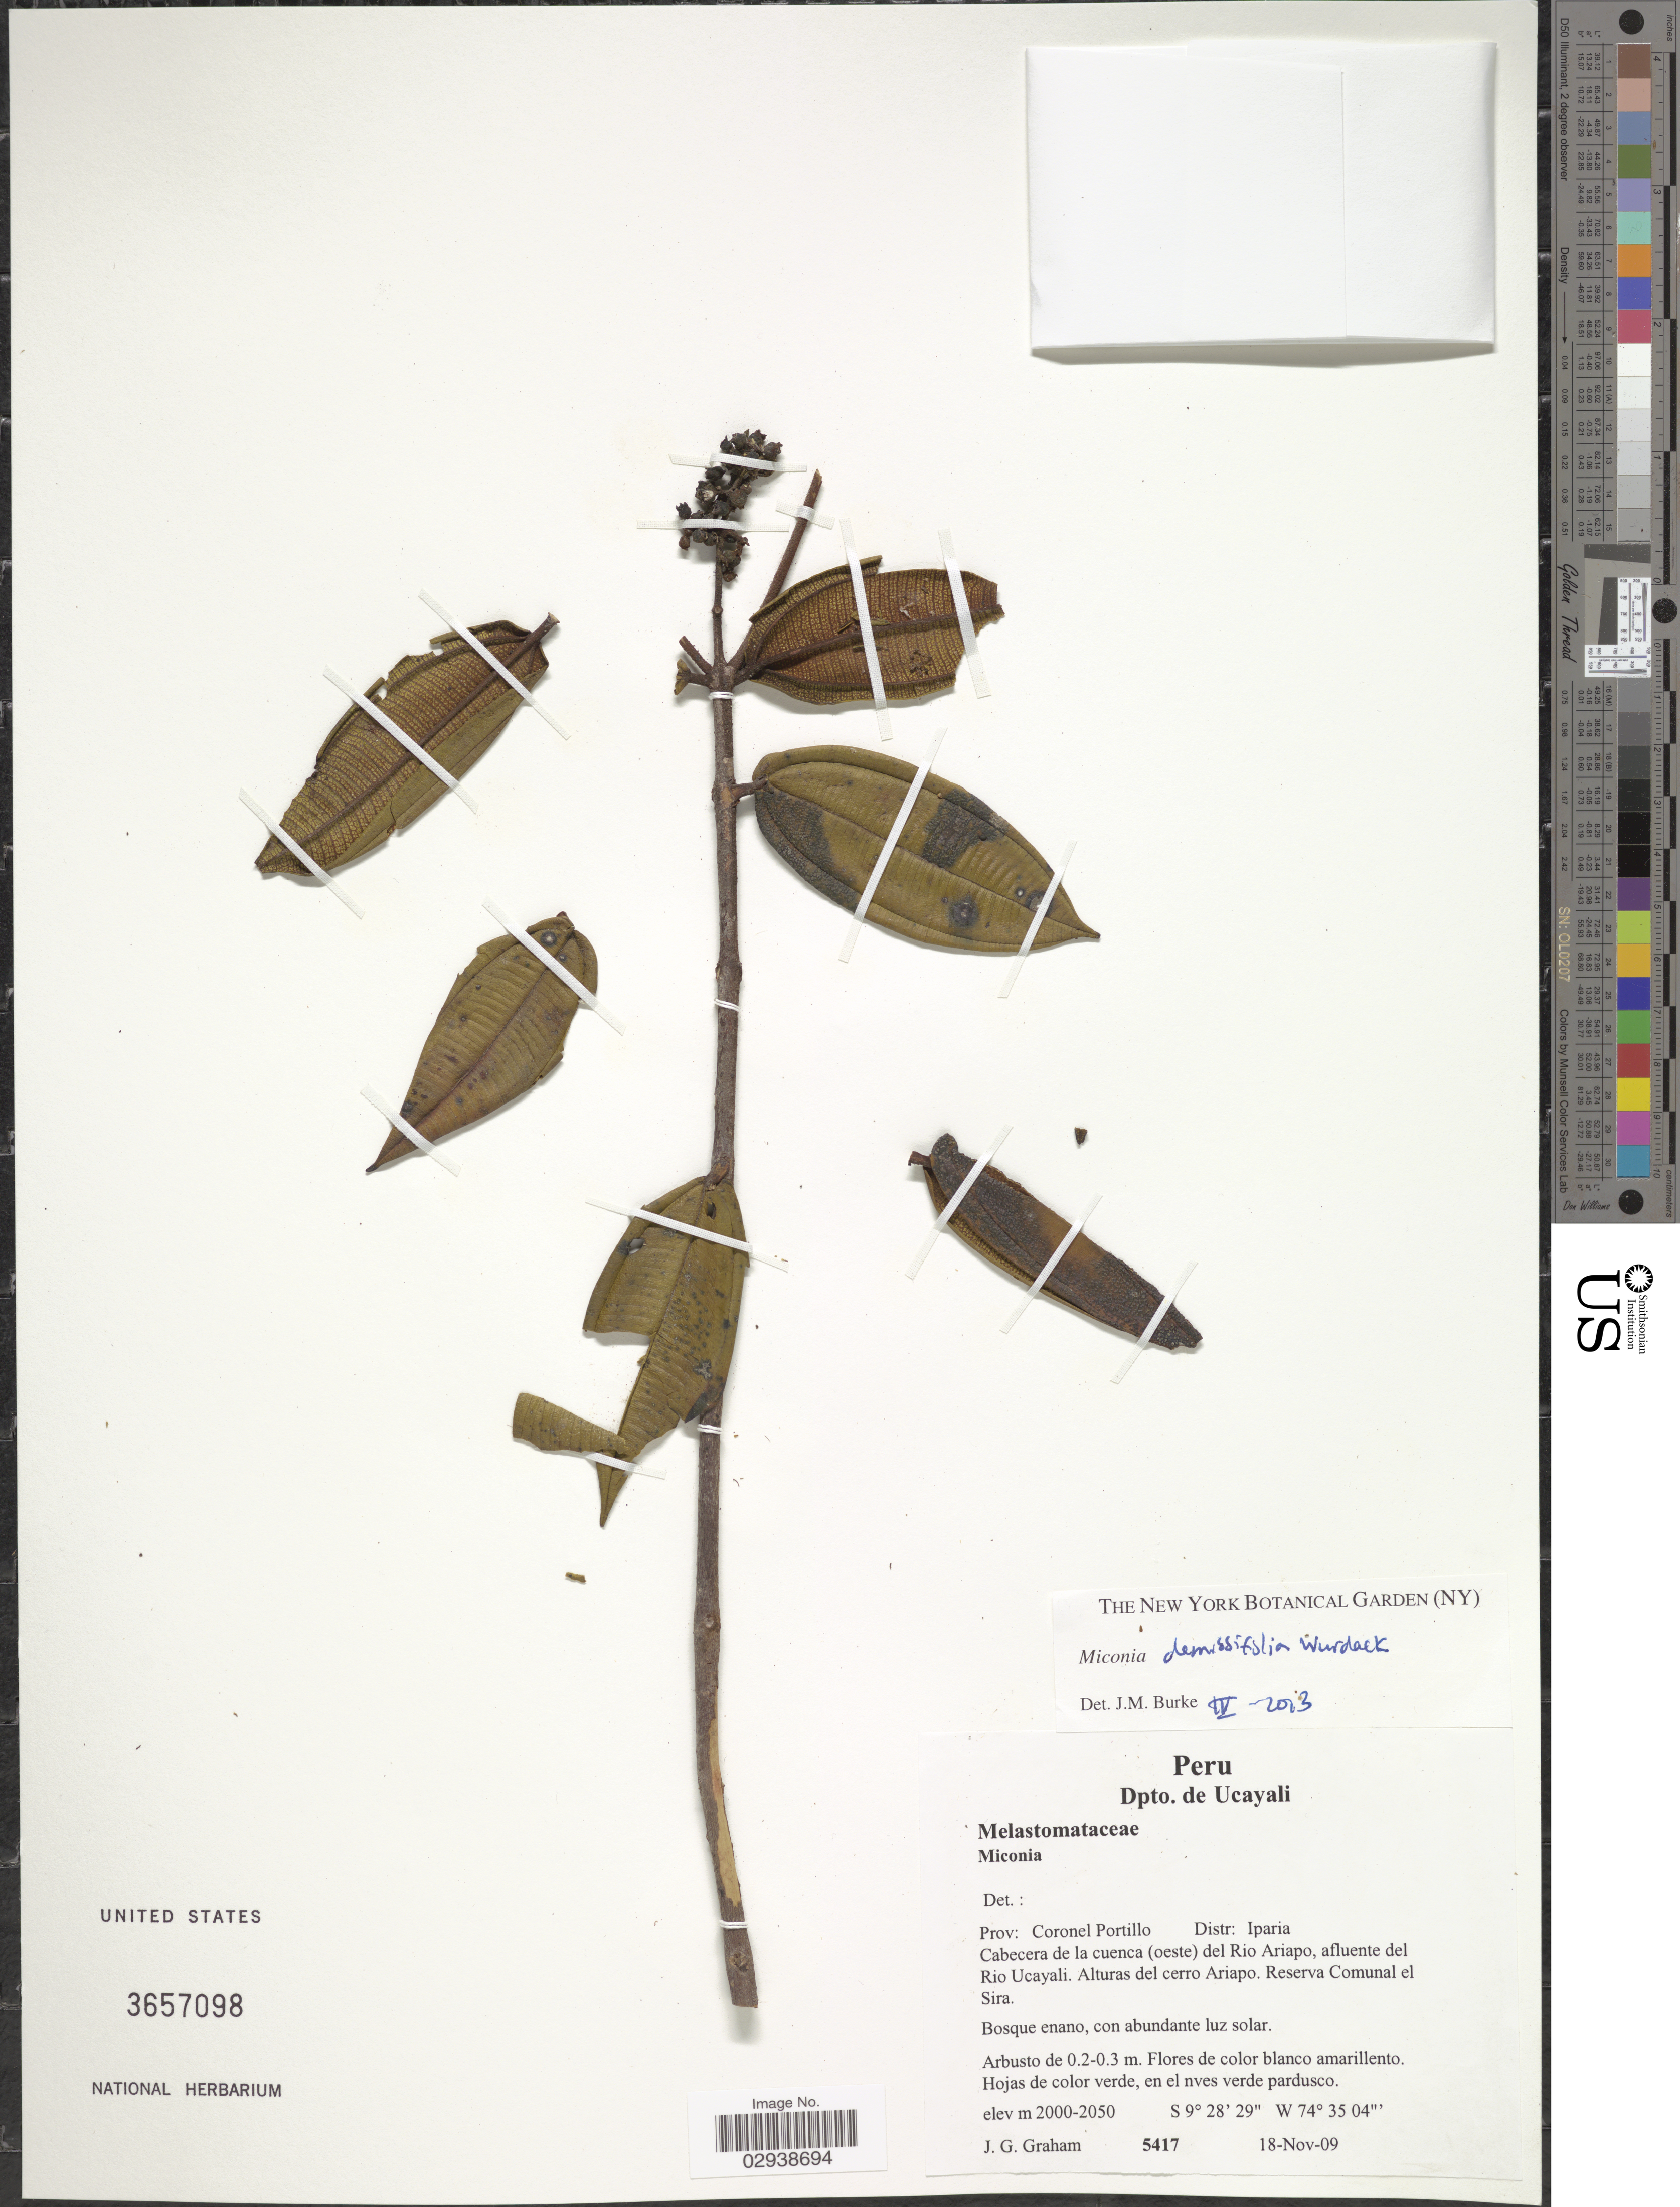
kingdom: Plantae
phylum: Tracheophyta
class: Magnoliopsida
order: Myrtales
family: Melastomataceae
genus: Miconia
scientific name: Miconia demissifolia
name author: Wurdack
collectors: J. Graham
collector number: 5417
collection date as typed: Transcribed d/m/y: 18/11/9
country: Peru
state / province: Ucayali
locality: Dpto. de Ucayali, Prov: Coronel Portillo, Distr: Iparia, Cabecera de la cuenca (oeste) del Rio Ariapo, afluente del Rio Ucayali, Alturas del cerro Ariapo, Reserva Comundal el Sira.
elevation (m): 2000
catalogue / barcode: US 3657098